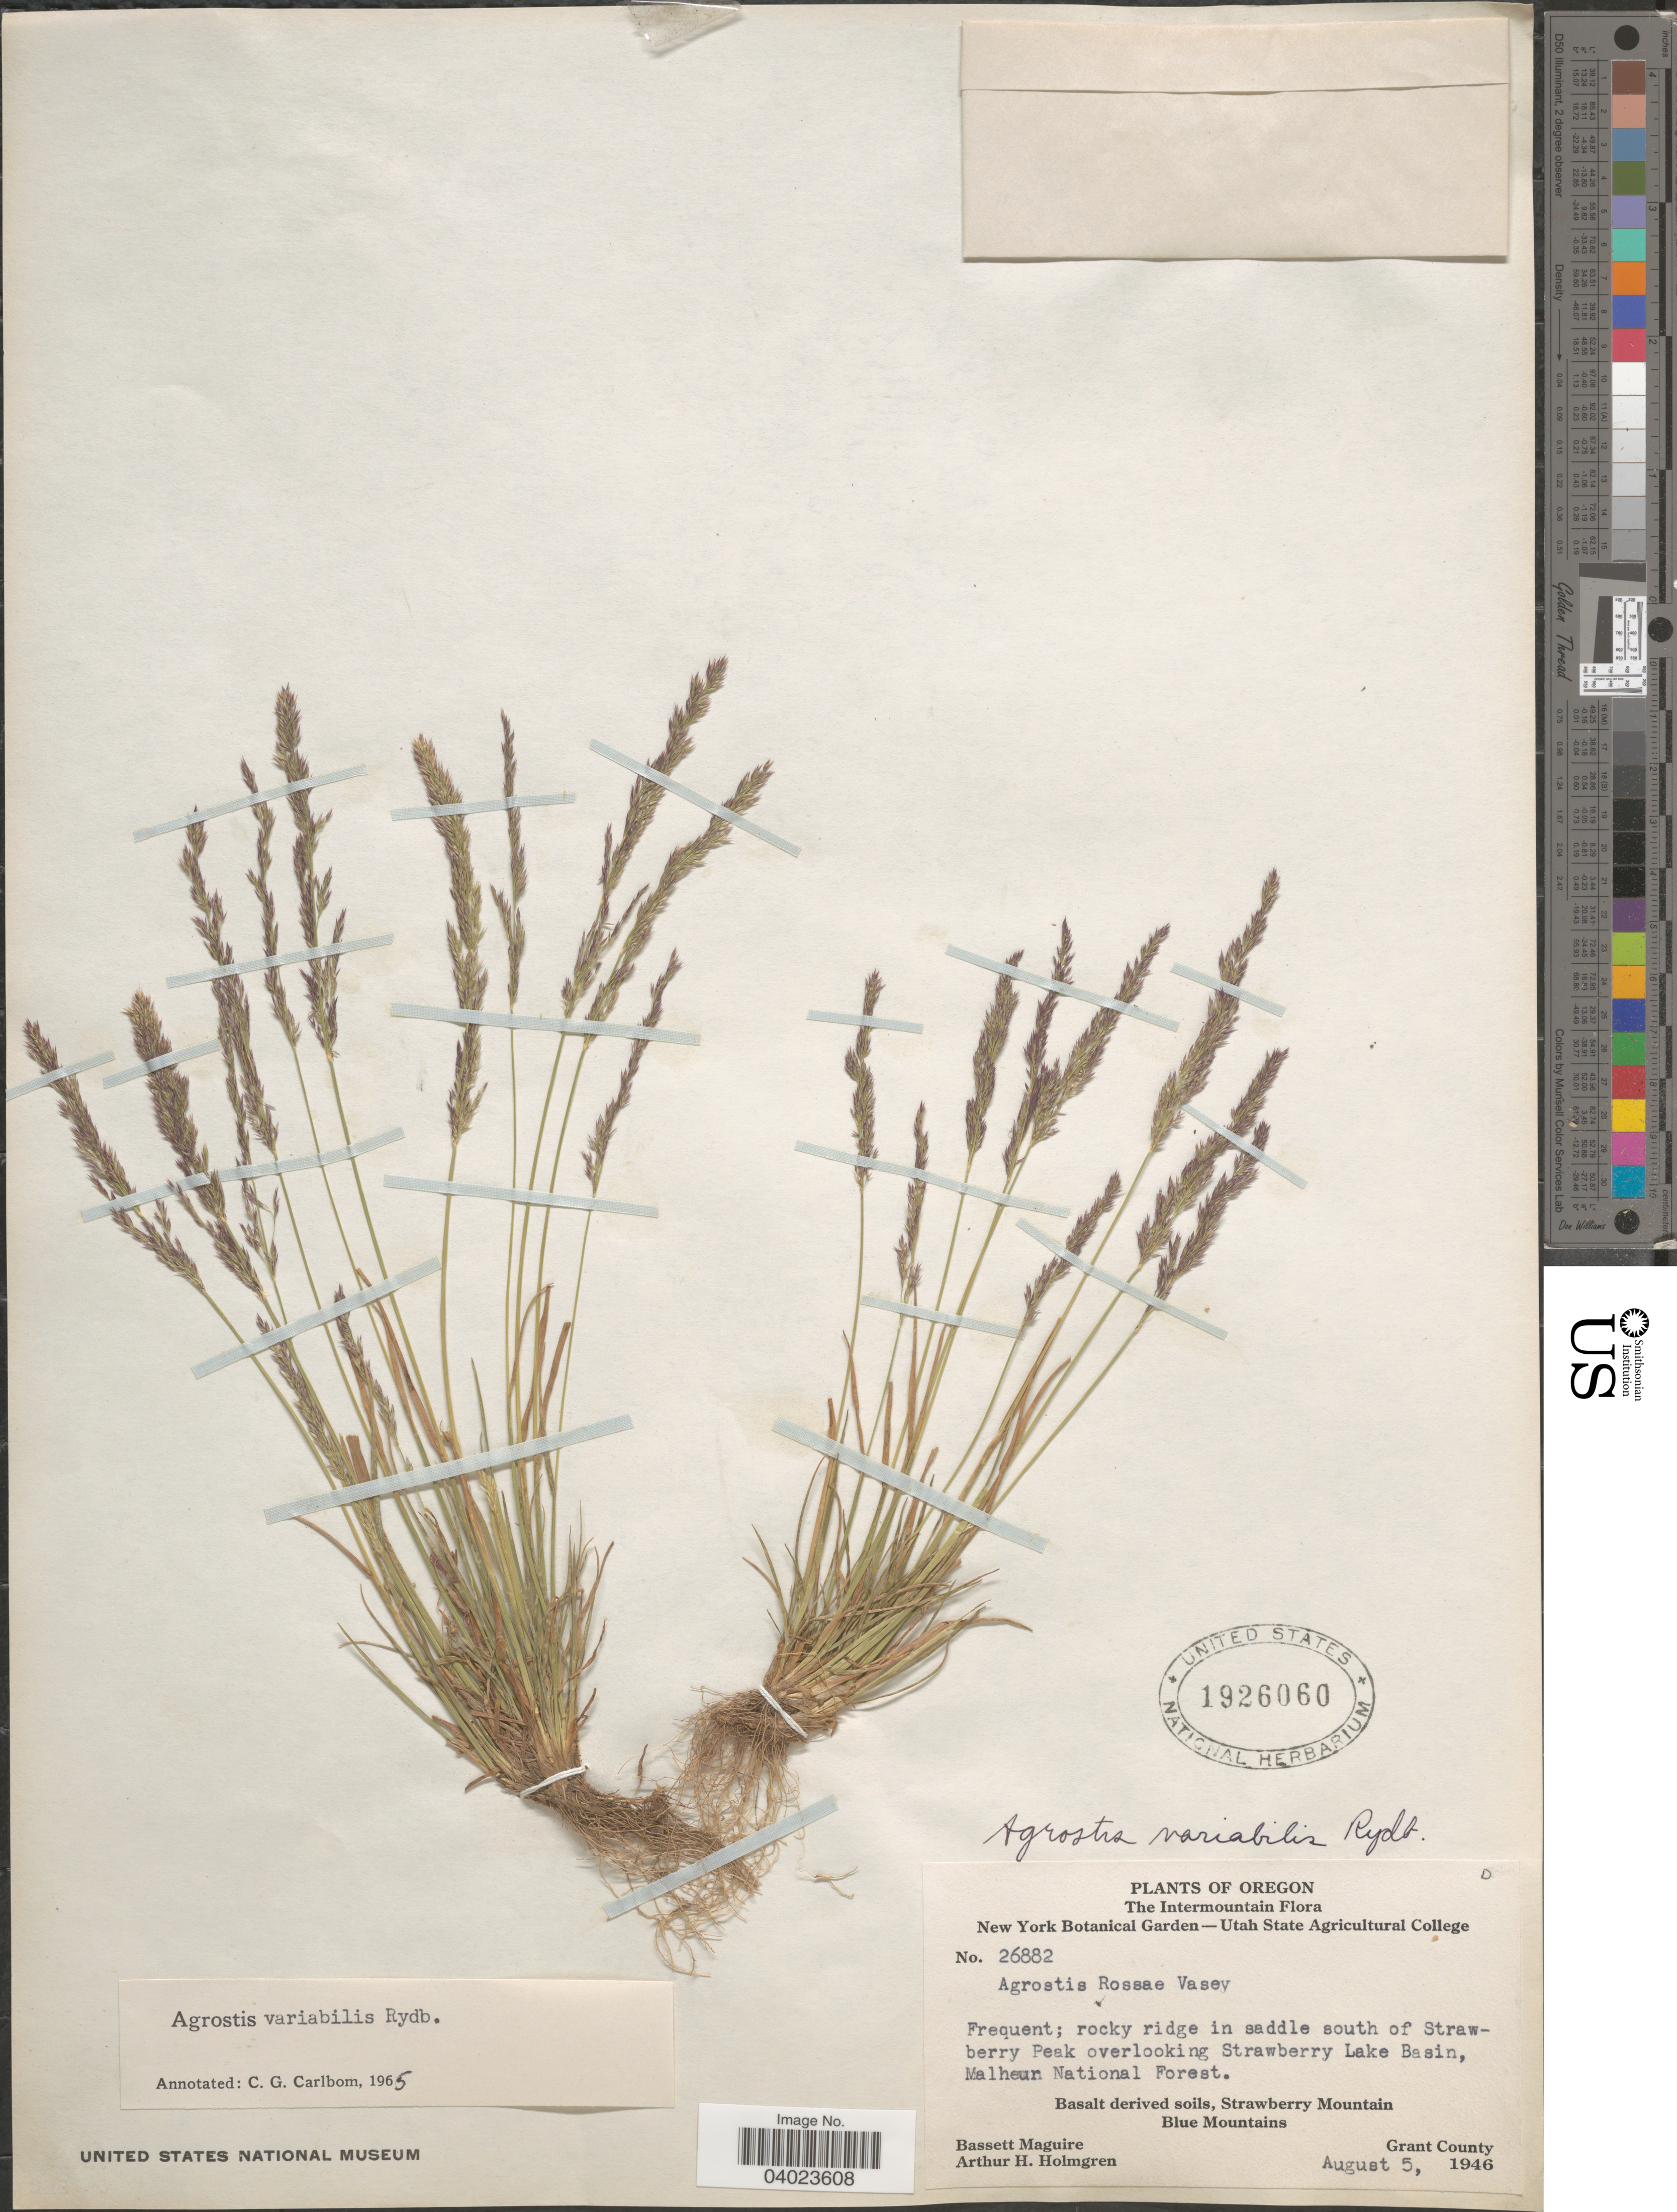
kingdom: Plantae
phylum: Tracheophyta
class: Liliopsida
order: Poales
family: Poaceae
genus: Agrostis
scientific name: Agrostis variabilis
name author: Rydb.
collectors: B. Maguire & A. H. Holmgren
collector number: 26882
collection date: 1946-08-05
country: United States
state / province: Oregon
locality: Intermountain. Rocky ridge in saddle south of Strawberry Peak overlooking Strawberry Lake Basin, Malheur National Forest. Basalt derived soils, Strawberry Mountain. Blue Mountains. Grant County.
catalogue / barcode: US 1926060